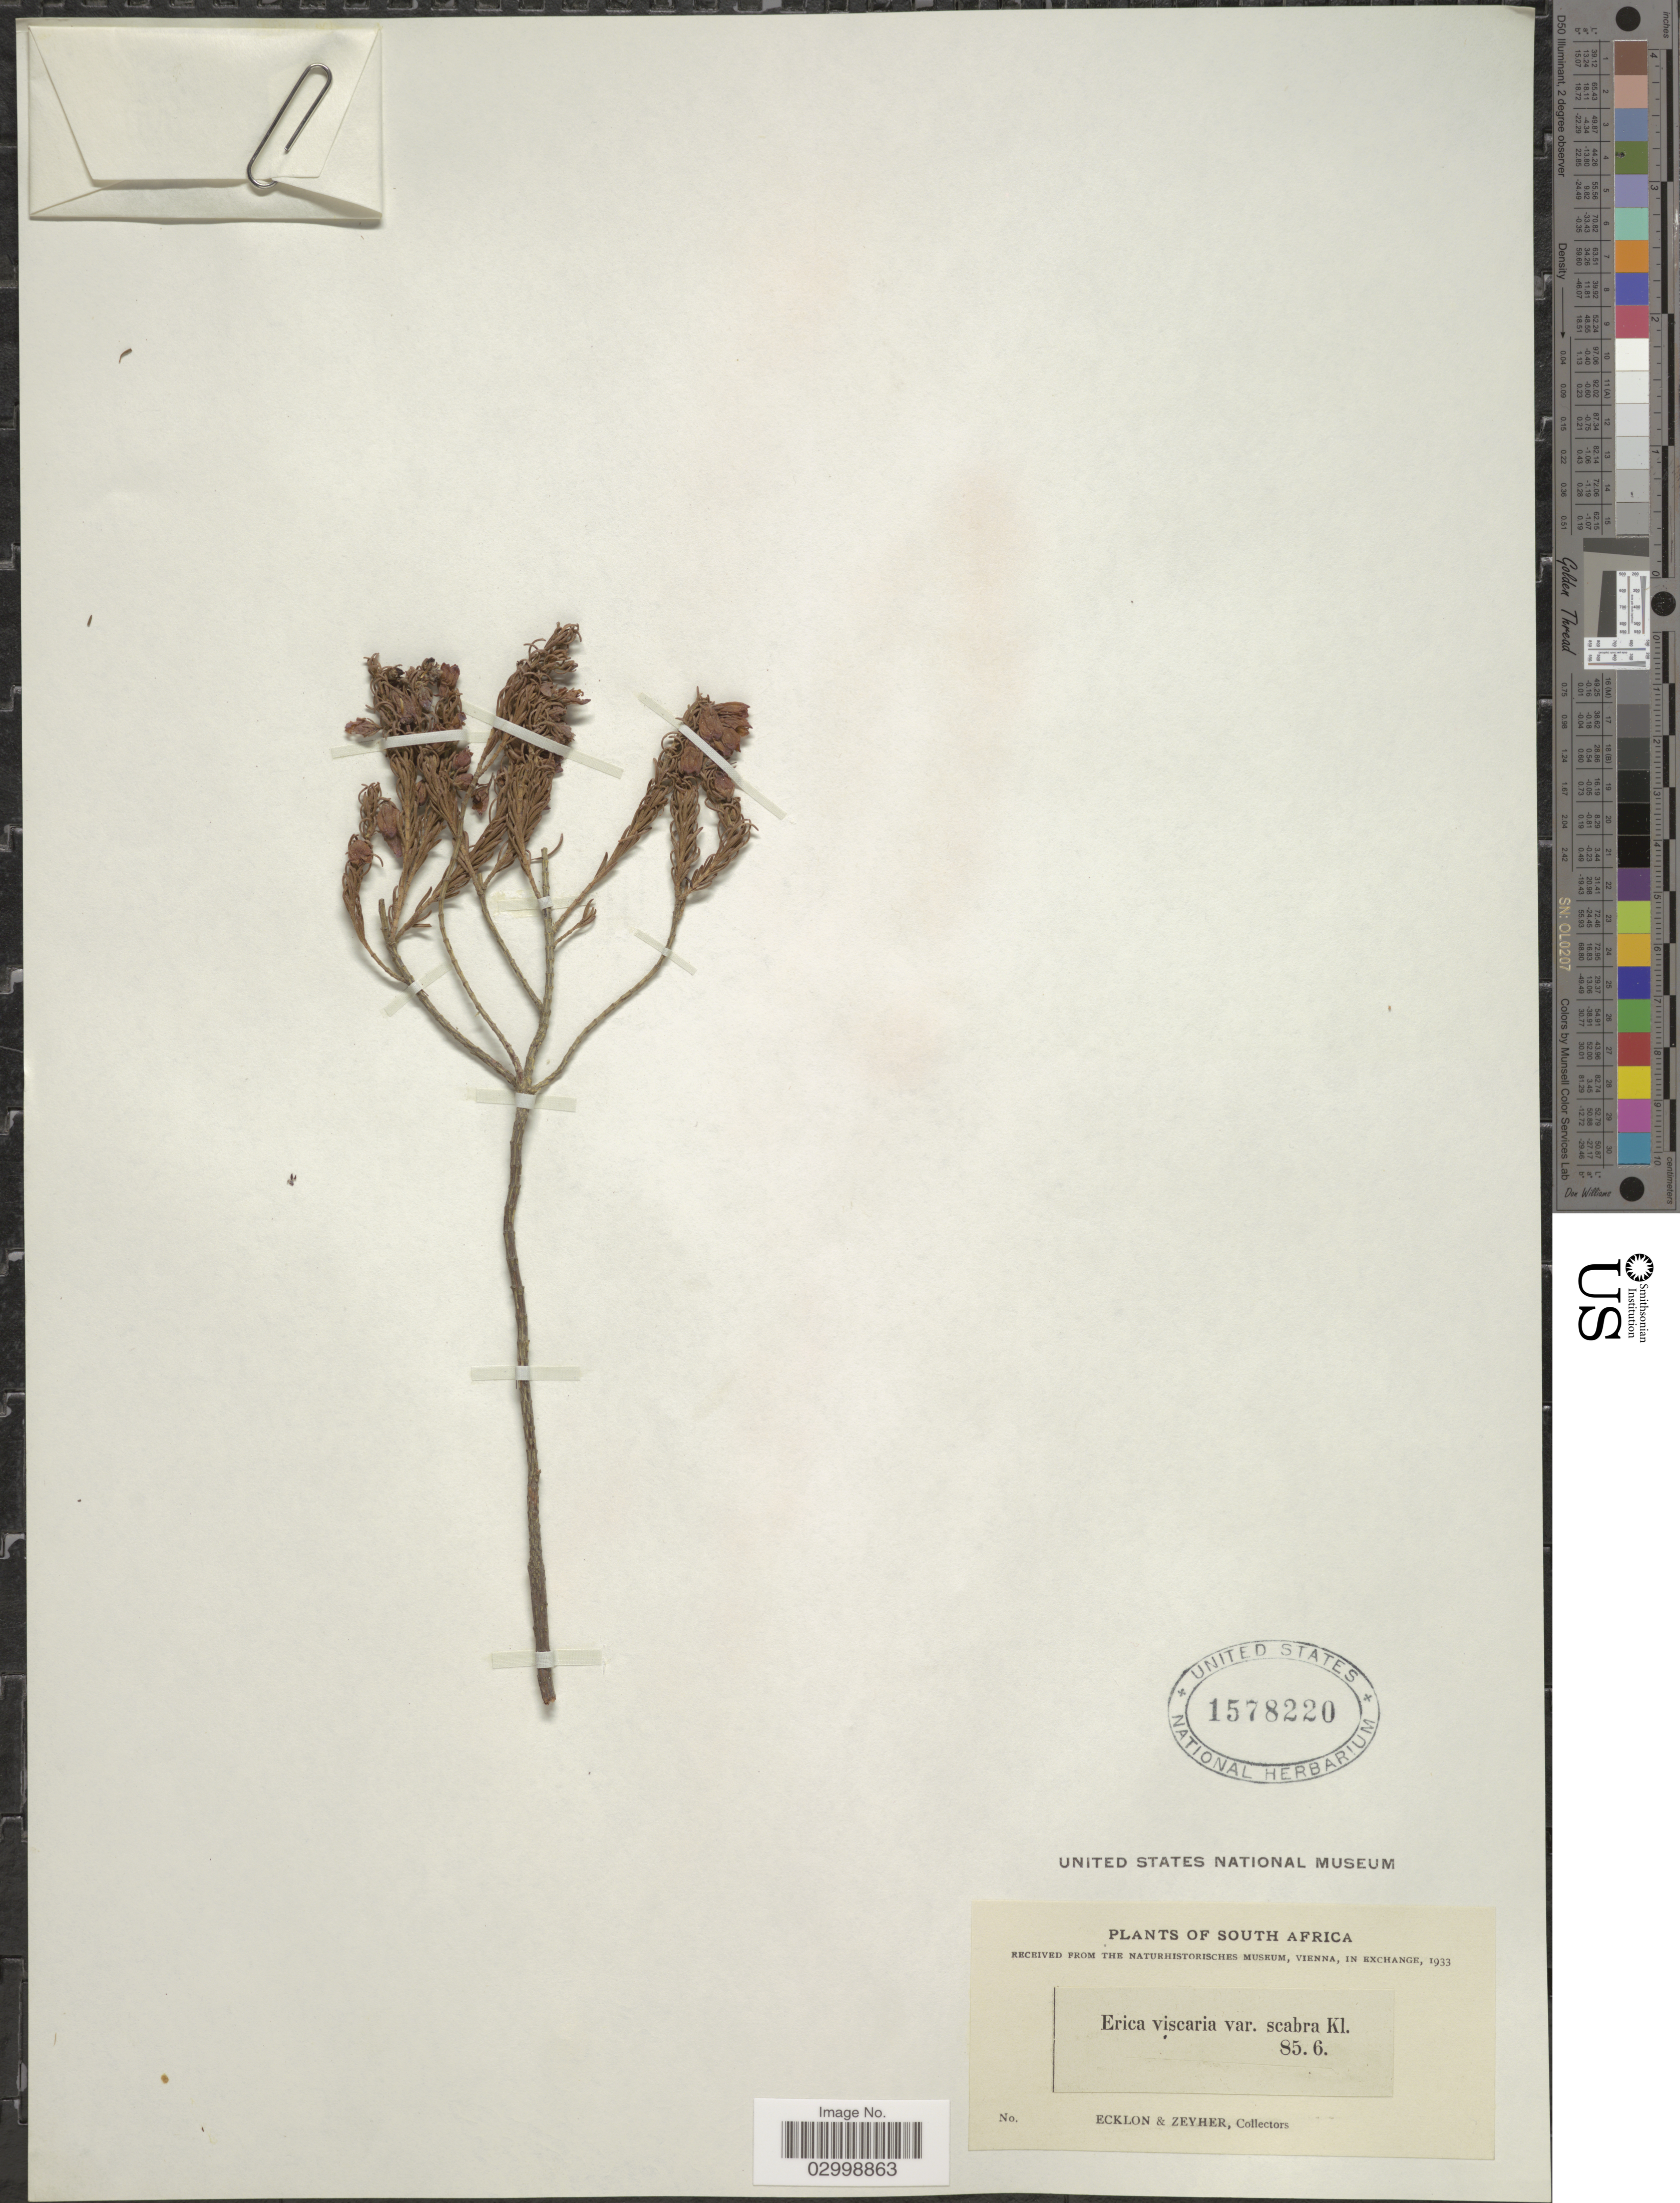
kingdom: Plantae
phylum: Tracheophyta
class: Magnoliopsida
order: Ericales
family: Ericaceae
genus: Erica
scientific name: Erica viscaria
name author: L.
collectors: -. Ecklon & -. Zeyher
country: South Africa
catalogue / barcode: US 1578220